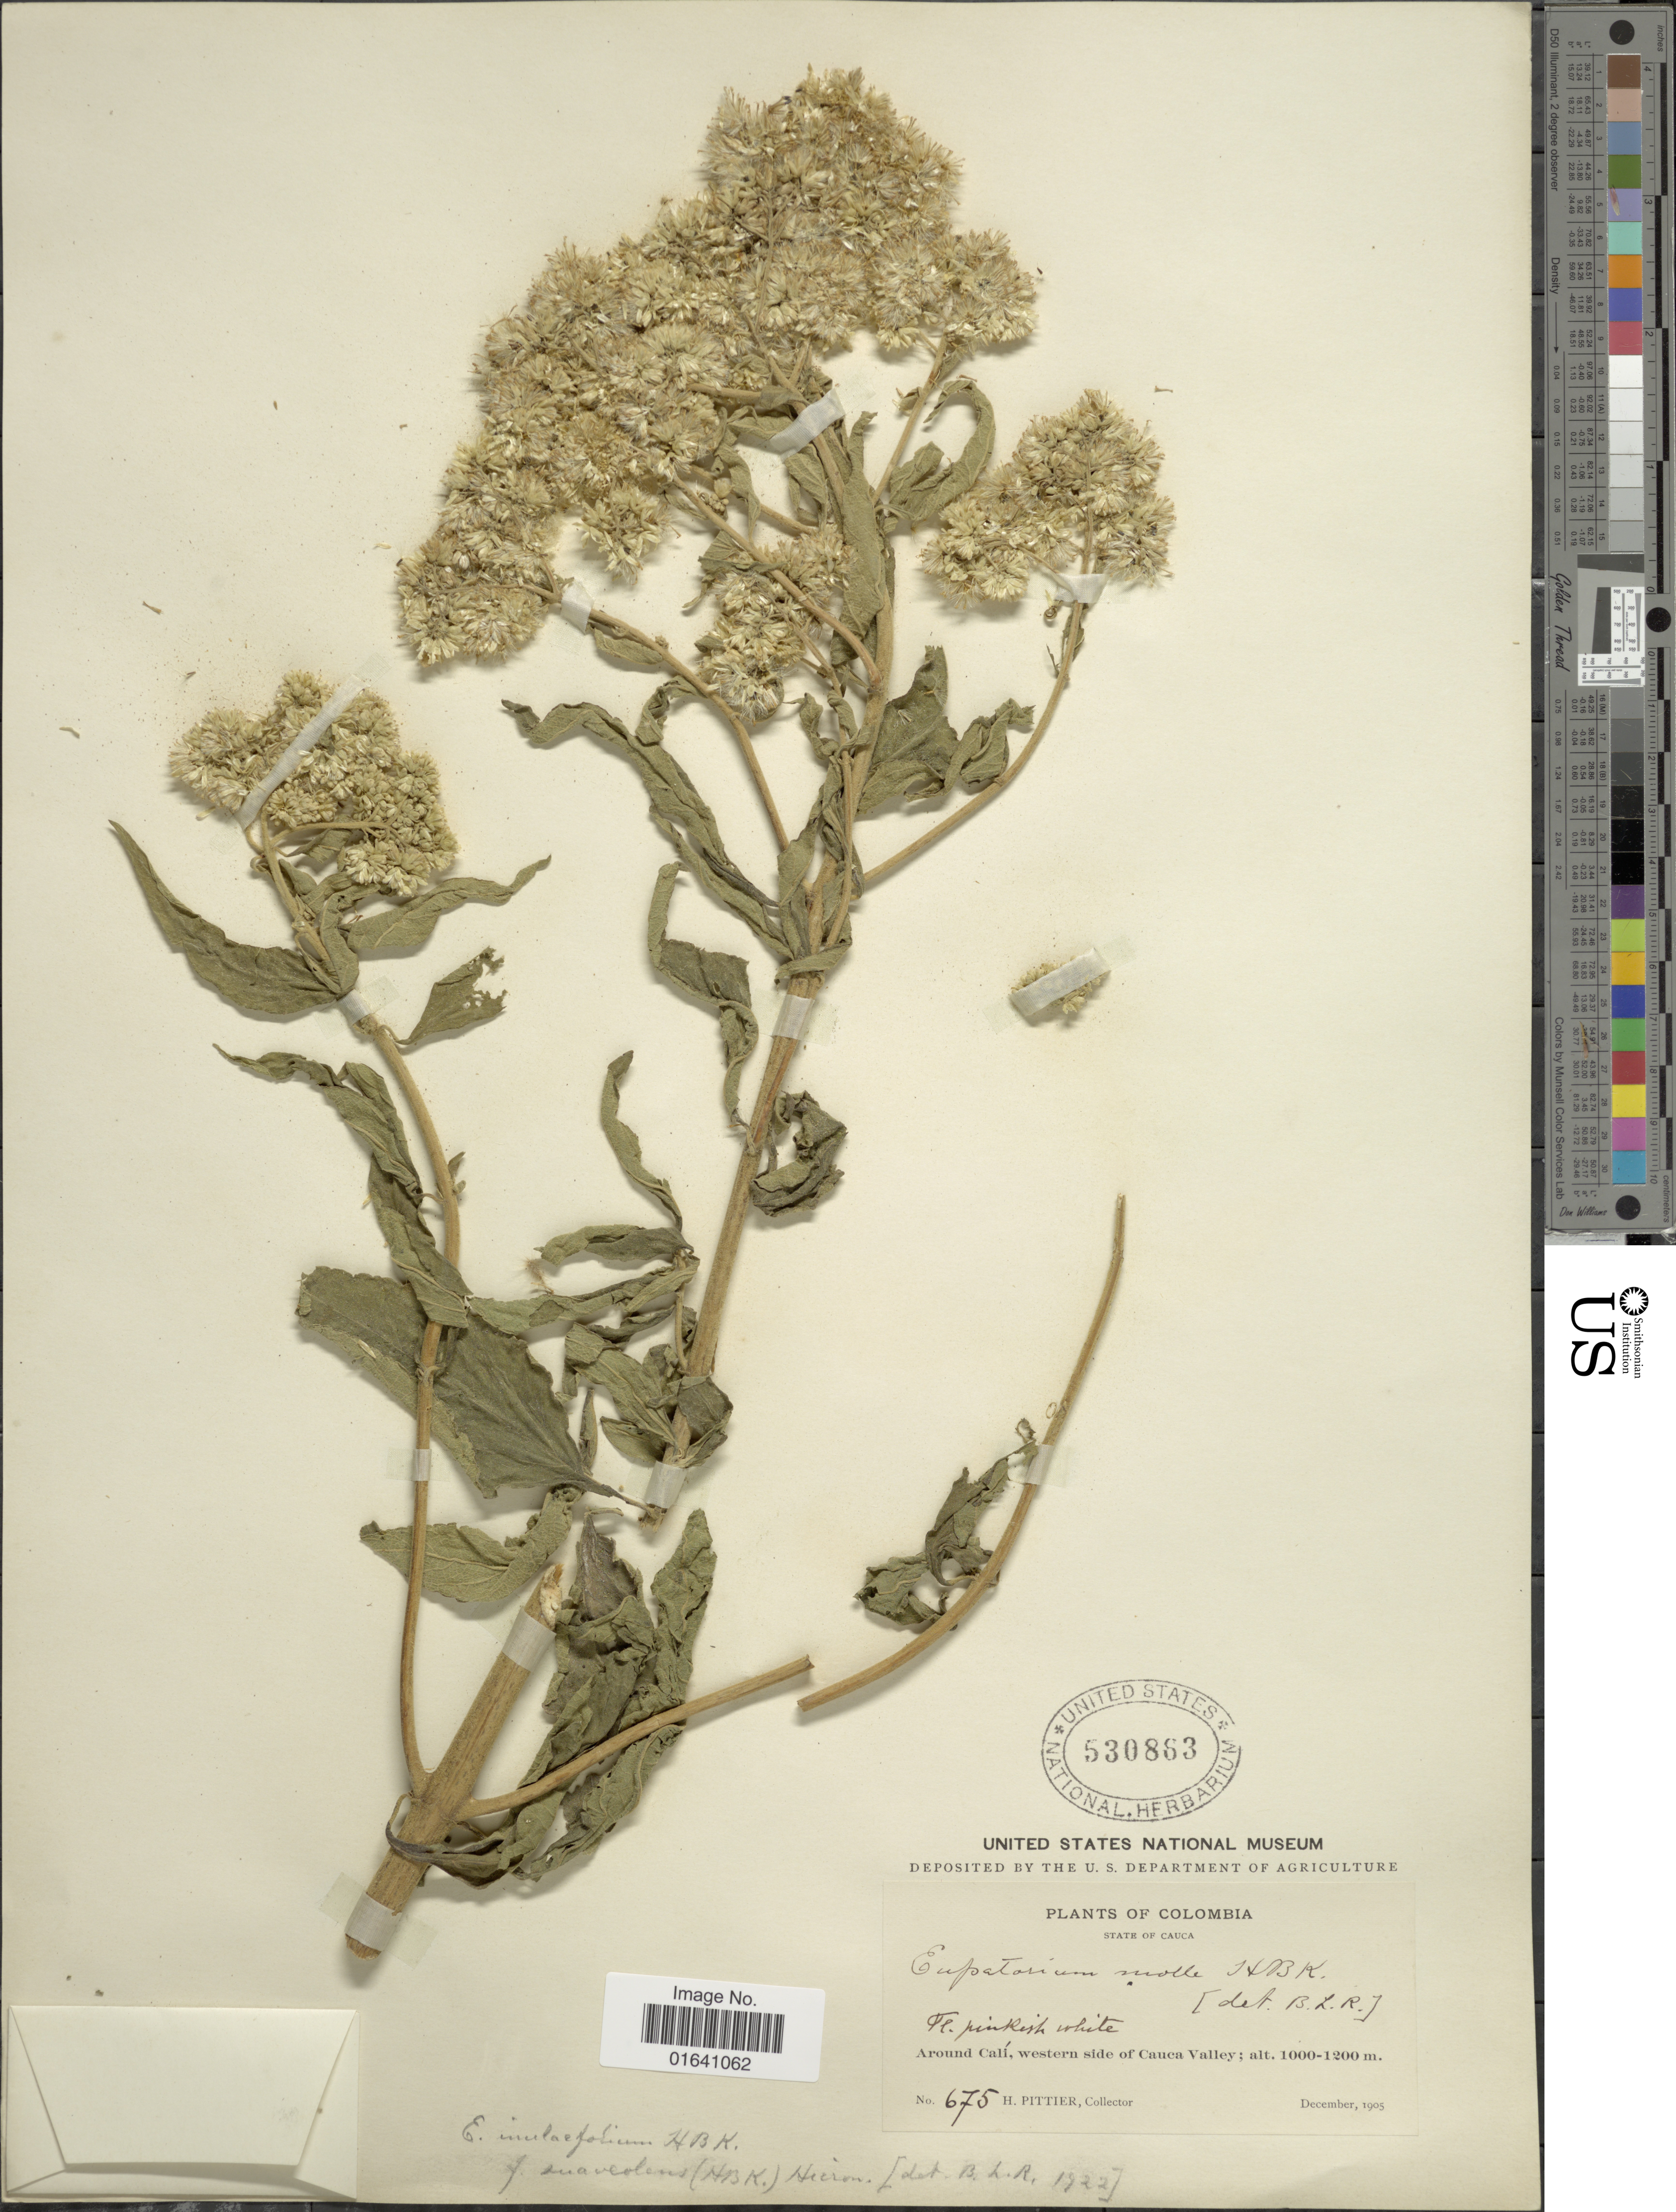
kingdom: Plantae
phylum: Tracheophyta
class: Magnoliopsida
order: Asterales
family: Asteraceae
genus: Austroeupatorium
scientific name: Austroeupatorium inulaefolium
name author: (Kunth) R.M. King & H. Rob.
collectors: H. F. Pittier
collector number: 675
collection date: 1905-12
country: Colombia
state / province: Cauca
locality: Around Calí, western side of Cauca Valley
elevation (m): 1000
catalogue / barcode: US 530863